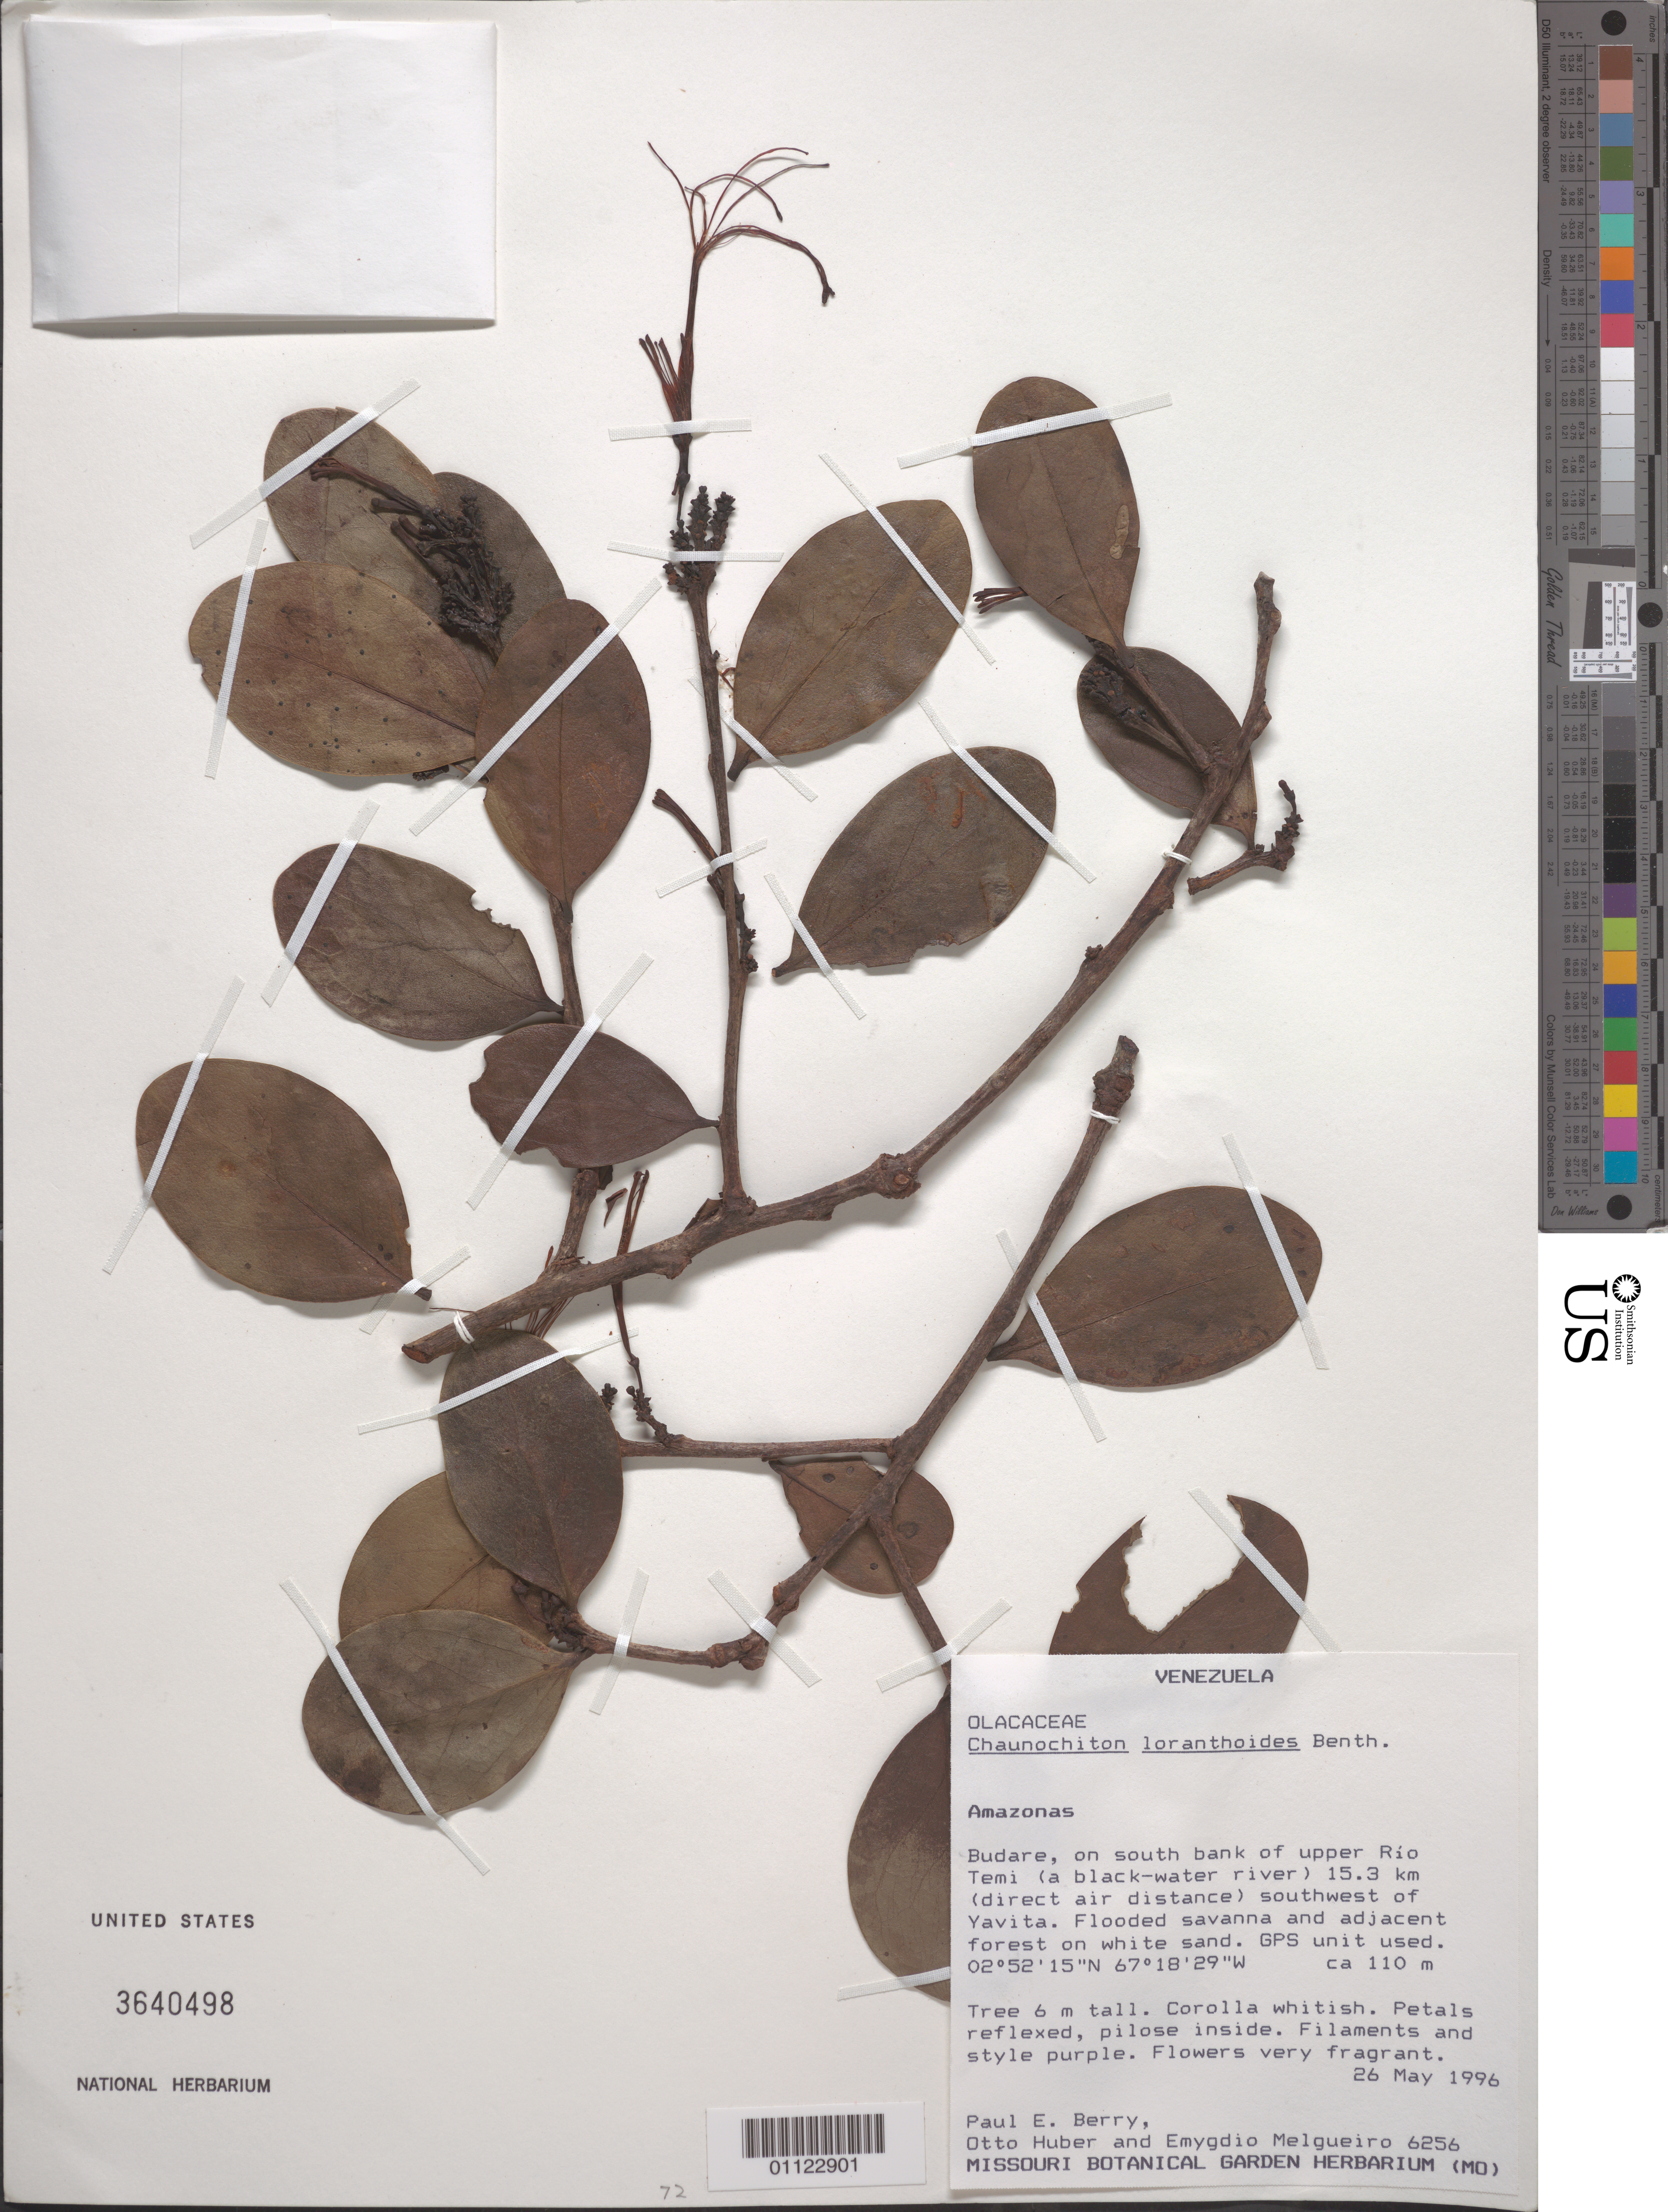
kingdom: Plantae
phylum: Tracheophyta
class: Magnoliopsida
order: Malpighiales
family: Clusiaceae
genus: Clusia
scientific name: Clusia palmicida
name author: Rich.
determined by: Pipoly, J. J., III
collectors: P. E. Berry & I. Sánchez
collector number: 5047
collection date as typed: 3-Jul-91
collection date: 1991-07-03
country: Venezuela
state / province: Amazonas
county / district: Maroa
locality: Caño Pimichin, near Maroa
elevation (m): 125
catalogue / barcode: US 3640466-2